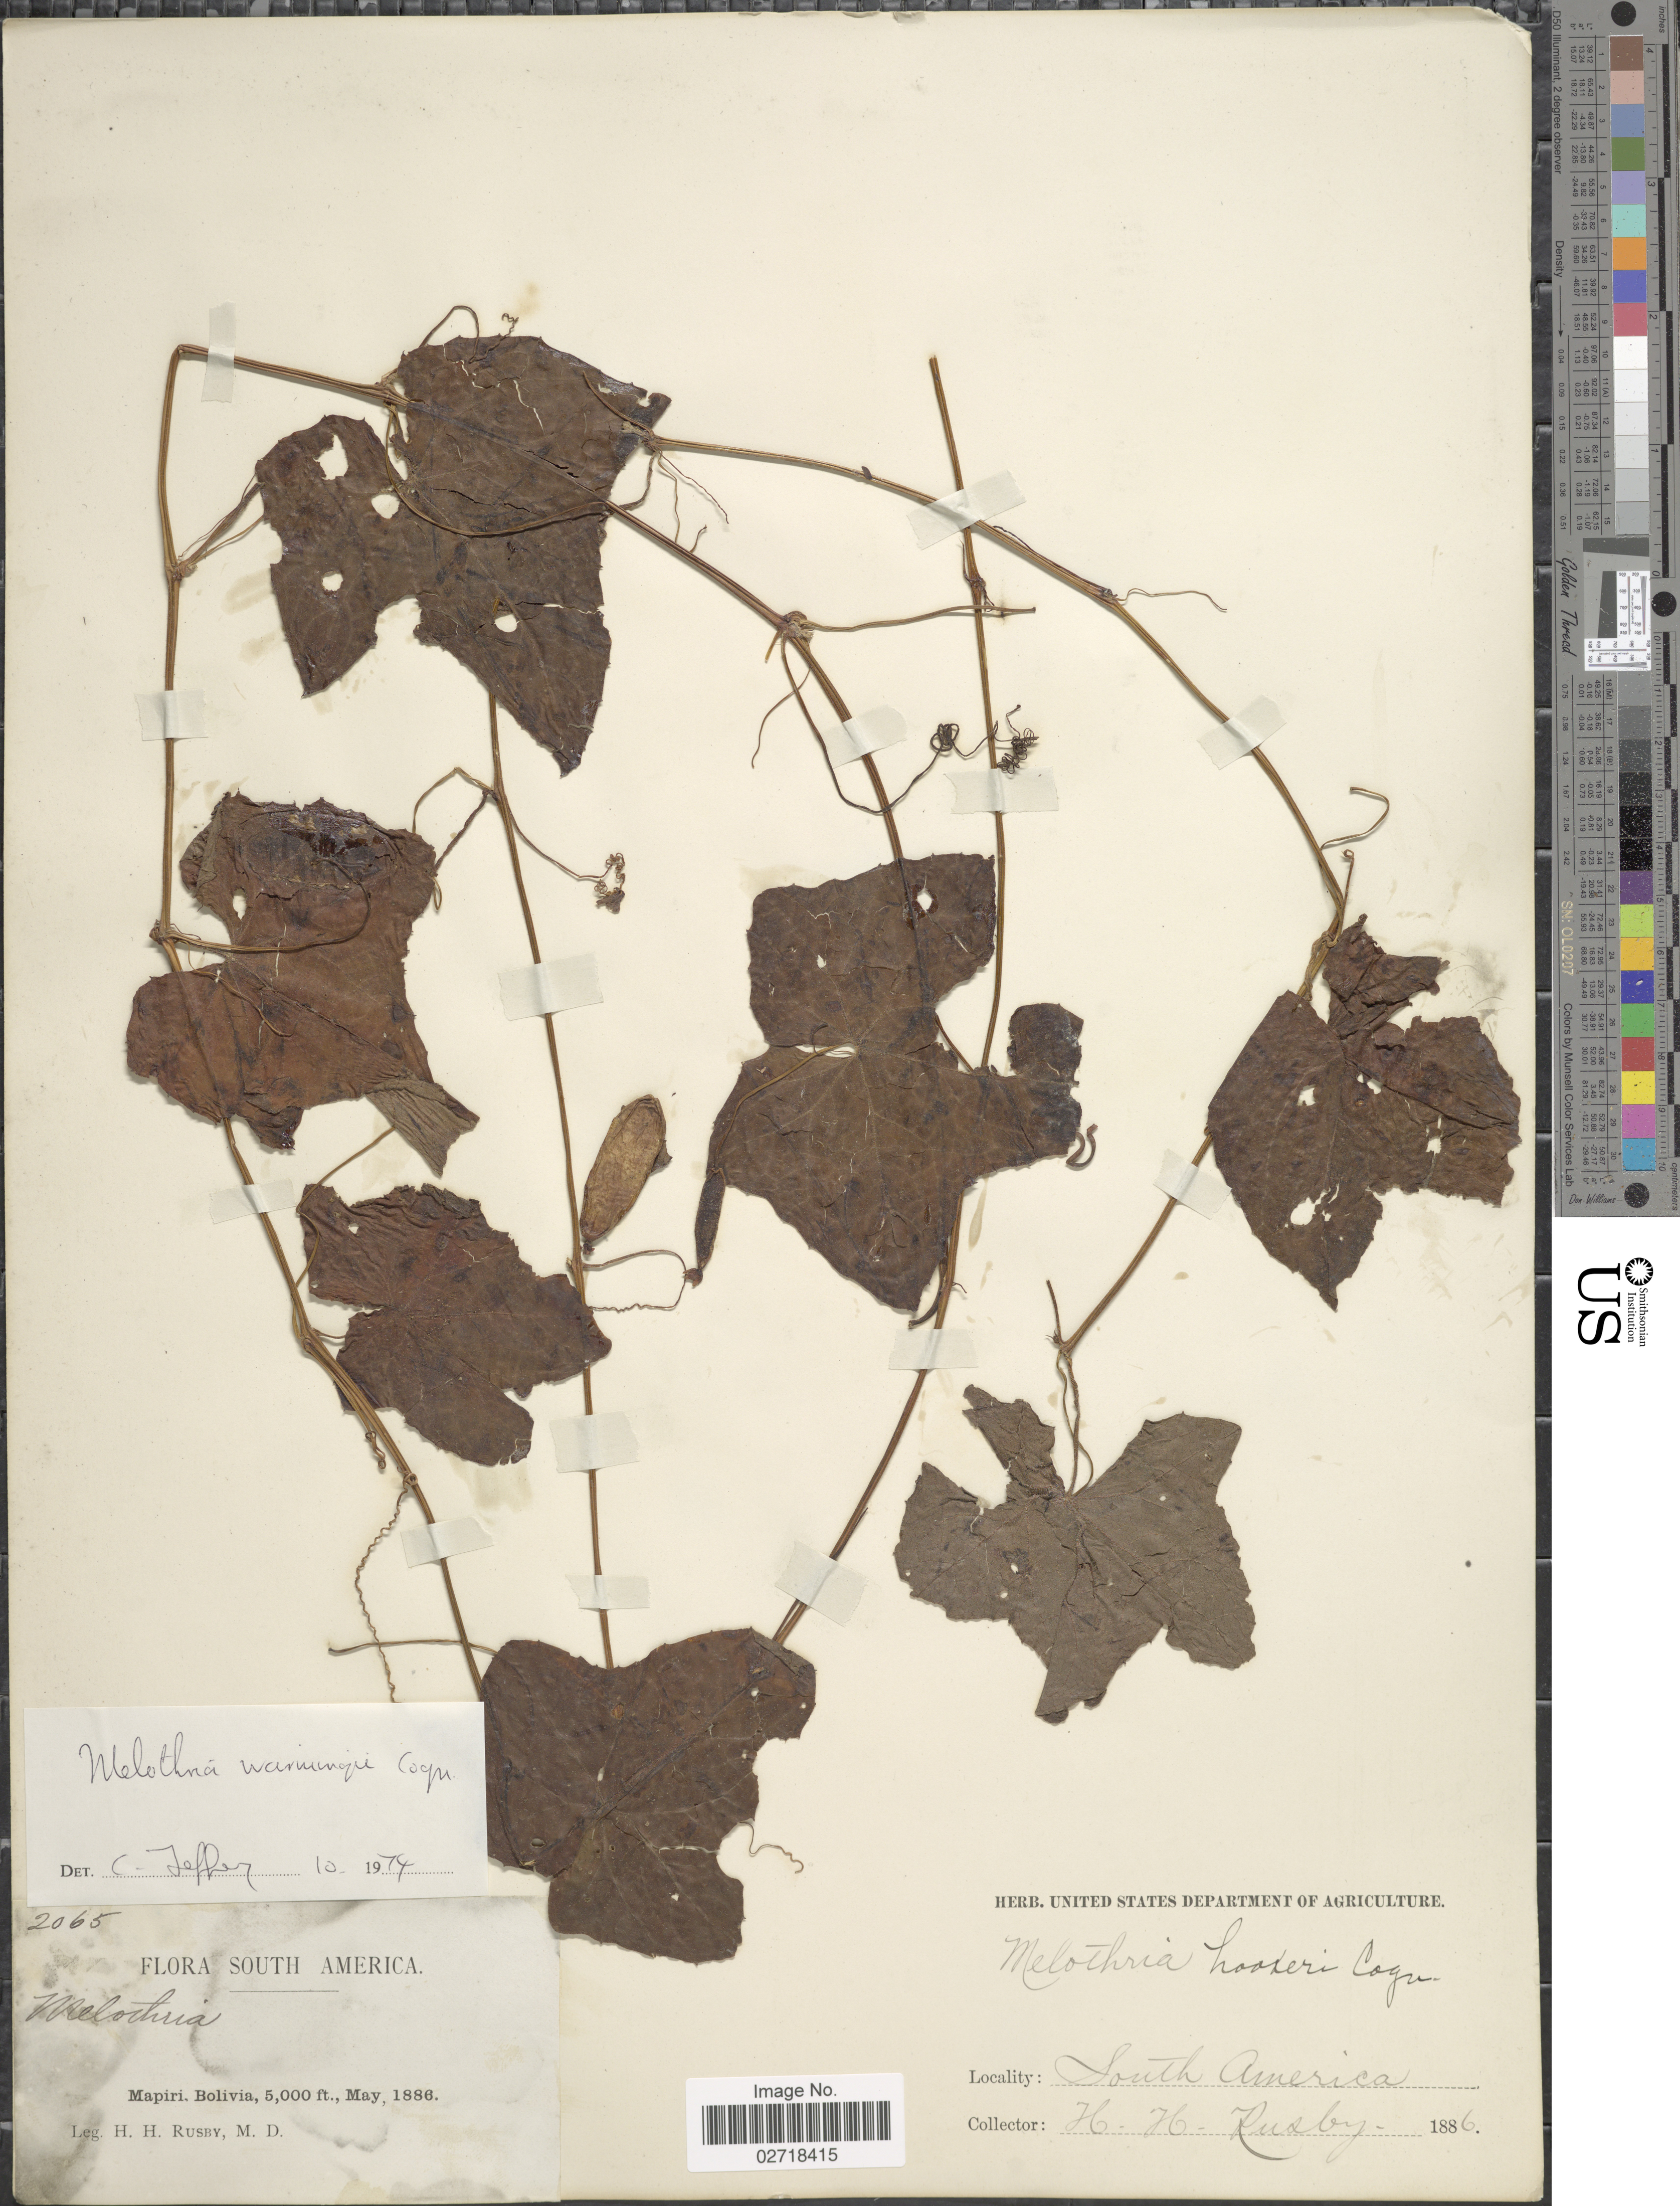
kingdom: Plantae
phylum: Tracheophyta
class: Magnoliopsida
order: Cucurbitales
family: Cucurbitaceae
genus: Melothria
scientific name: Melothria warmingii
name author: Cogn.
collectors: H. H. Rusby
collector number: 2065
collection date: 1886-05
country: Bolivia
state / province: La Páz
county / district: Larecaja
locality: Mapiri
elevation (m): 1524